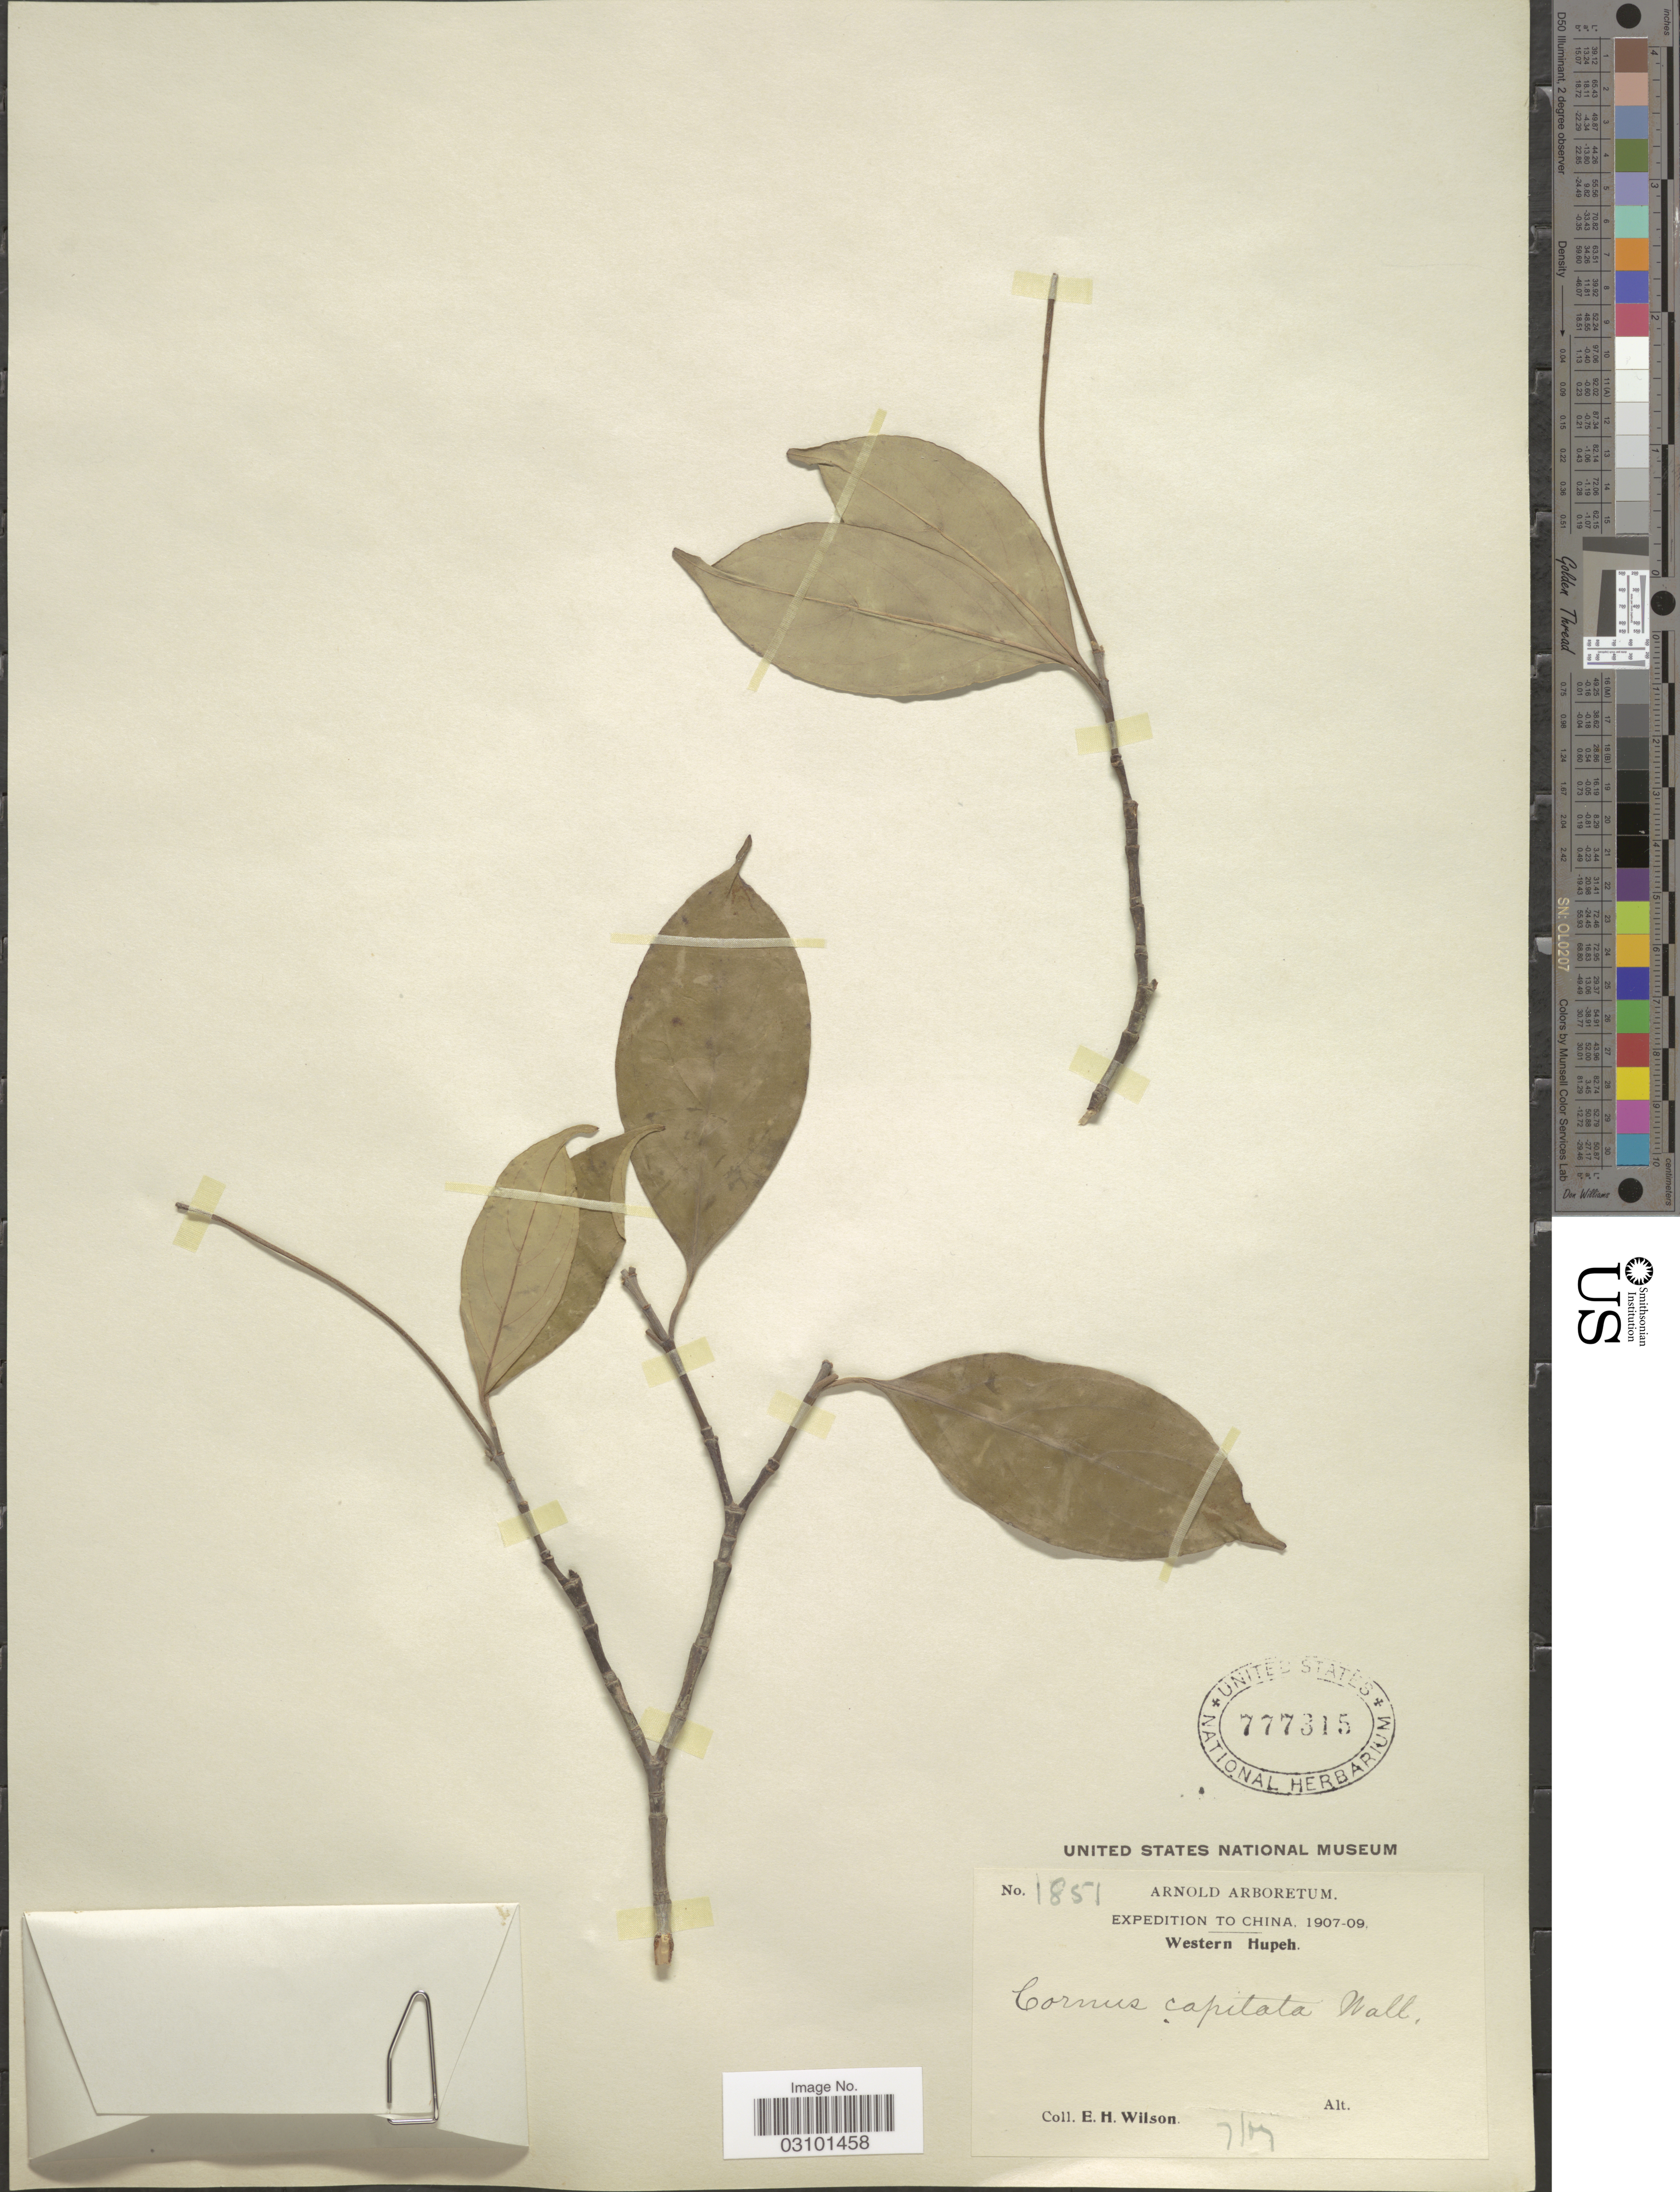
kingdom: Plantae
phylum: Tracheophyta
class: Magnoliopsida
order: Cornales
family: Cornaceae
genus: Cornus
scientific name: Cornus capitata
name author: Wall.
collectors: E. Wilson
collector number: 1851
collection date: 1907-07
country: China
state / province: Hubei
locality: Western Hupeh.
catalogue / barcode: US 777315